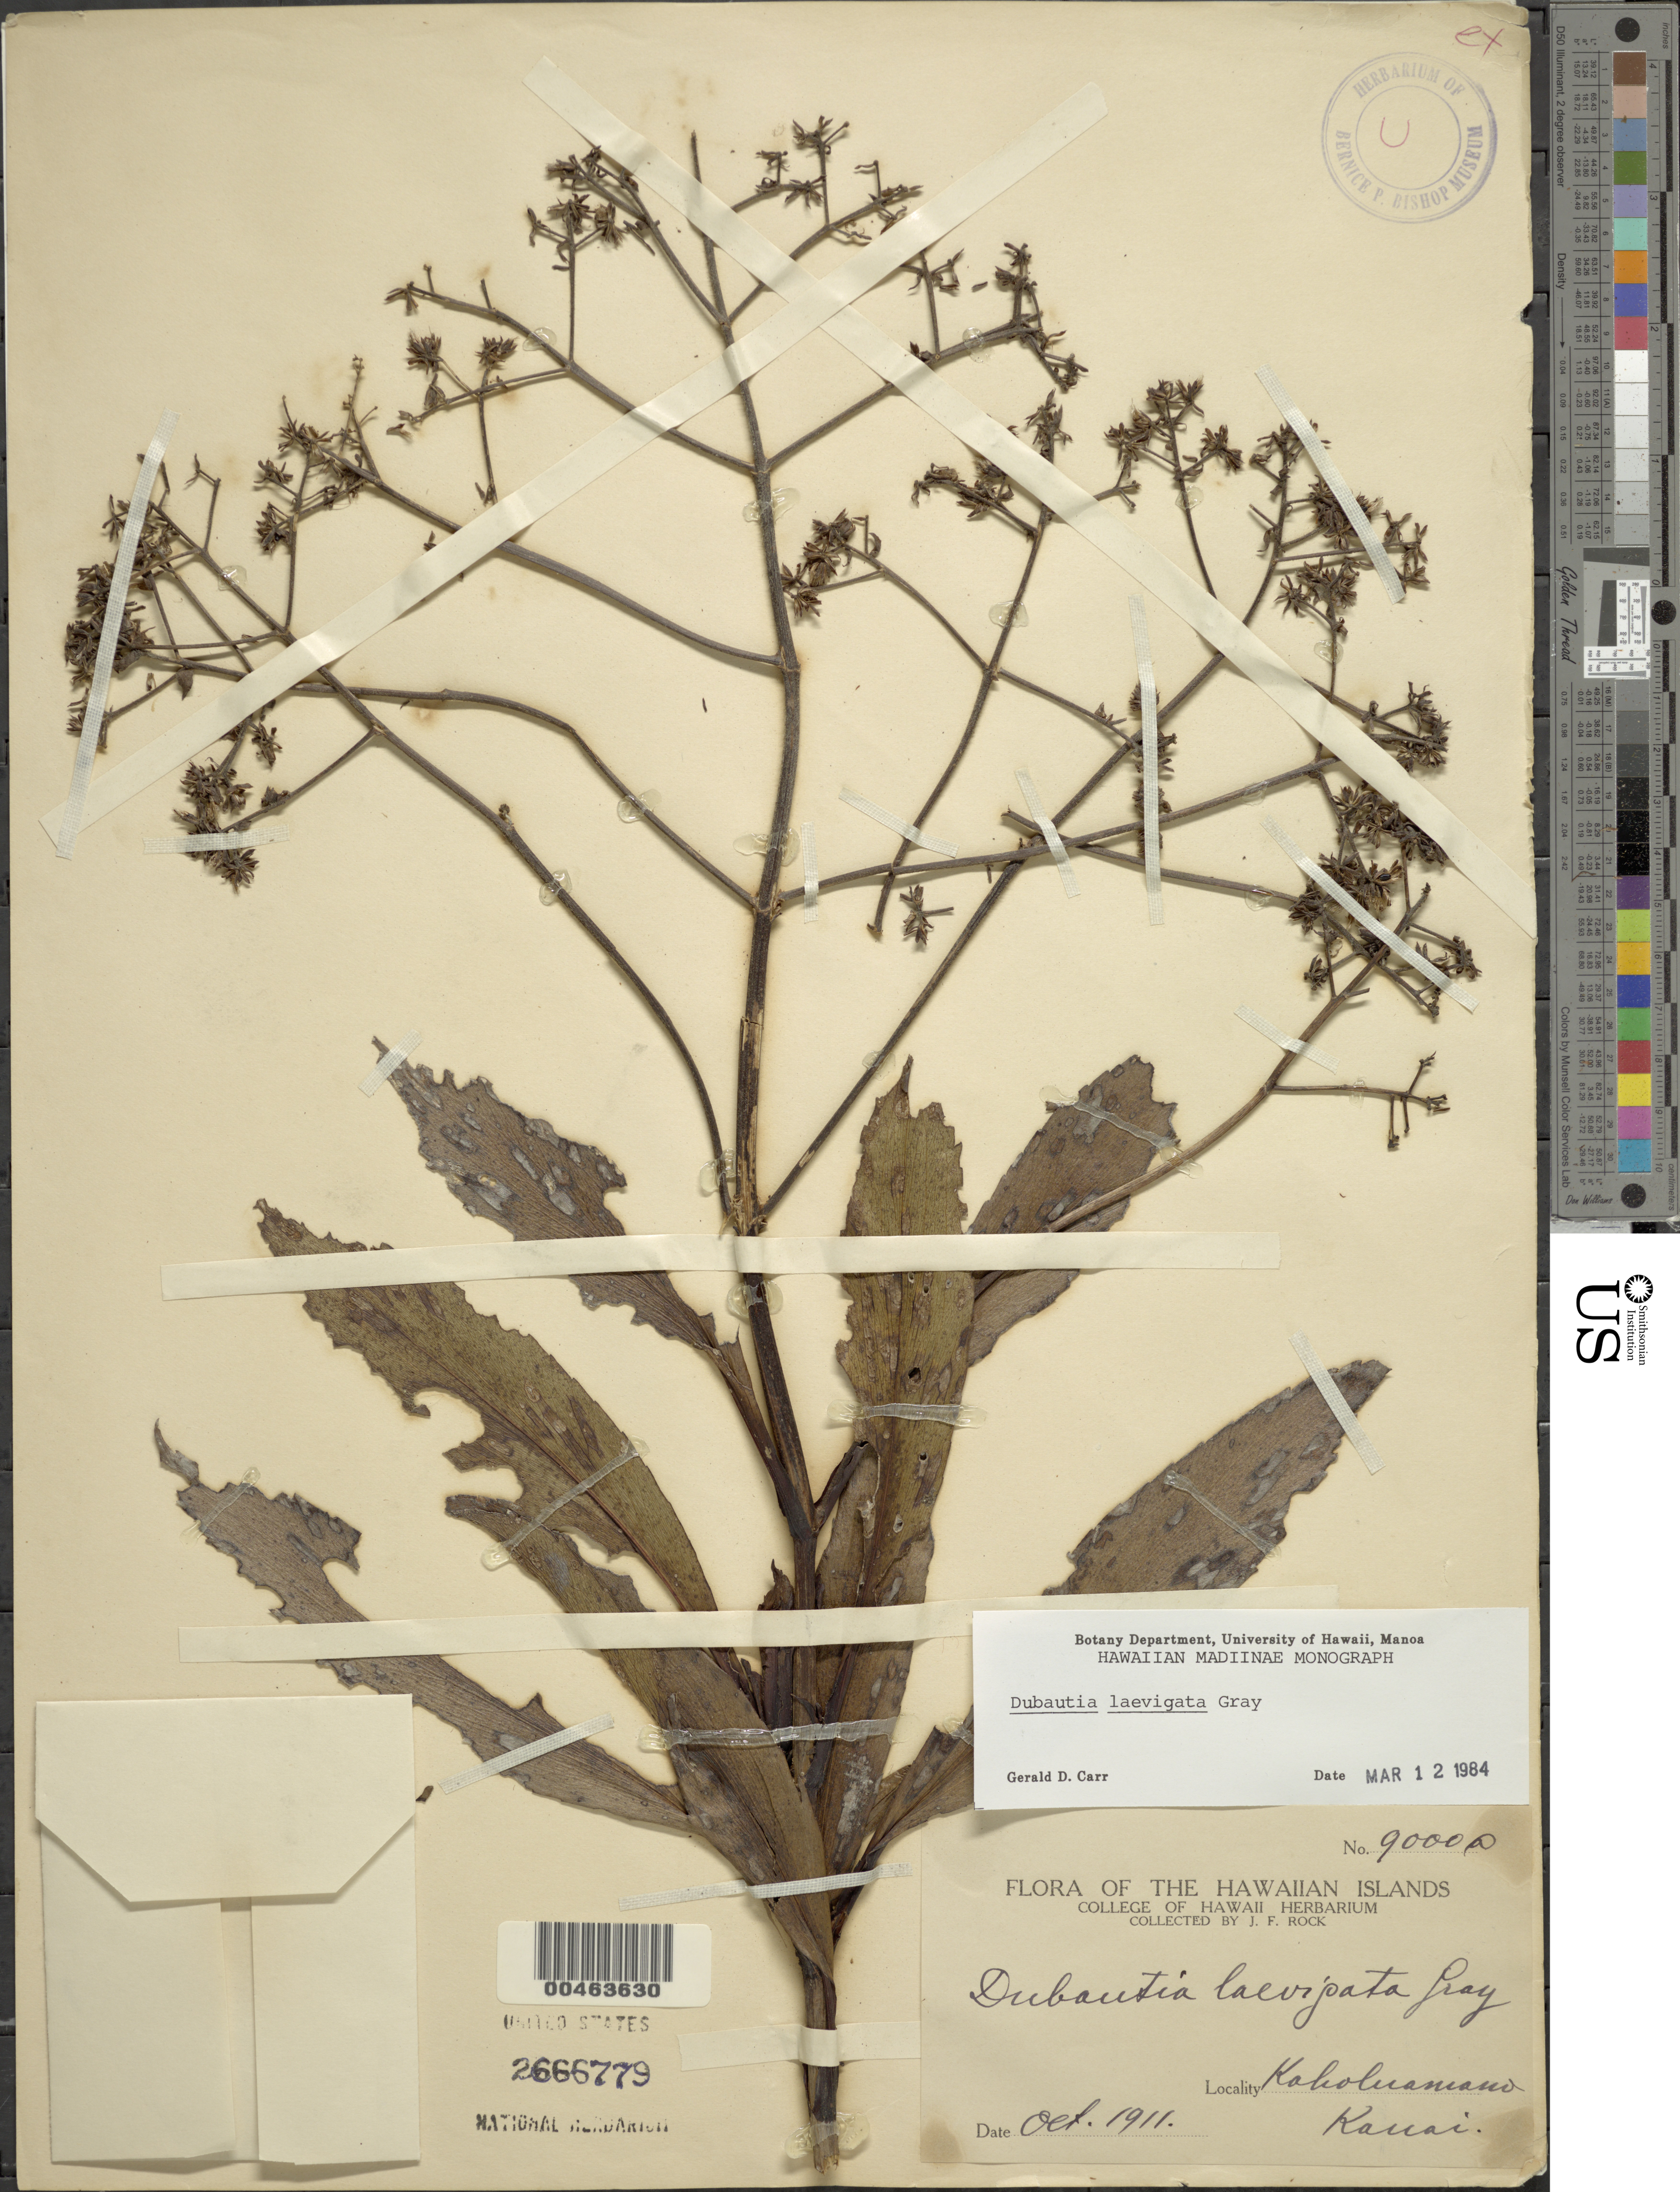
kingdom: Plantae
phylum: Tracheophyta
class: Magnoliopsida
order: Asterales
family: Asteraceae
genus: Dubautia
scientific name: Dubautia laevigata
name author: A. Gray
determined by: Carr, G. D.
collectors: J. F. Rock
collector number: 9000a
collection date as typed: Oct 1911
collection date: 1911-10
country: United States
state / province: Hawaii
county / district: Kauai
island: Kaua'i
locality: Kaholuamano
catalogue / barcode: US 2666779